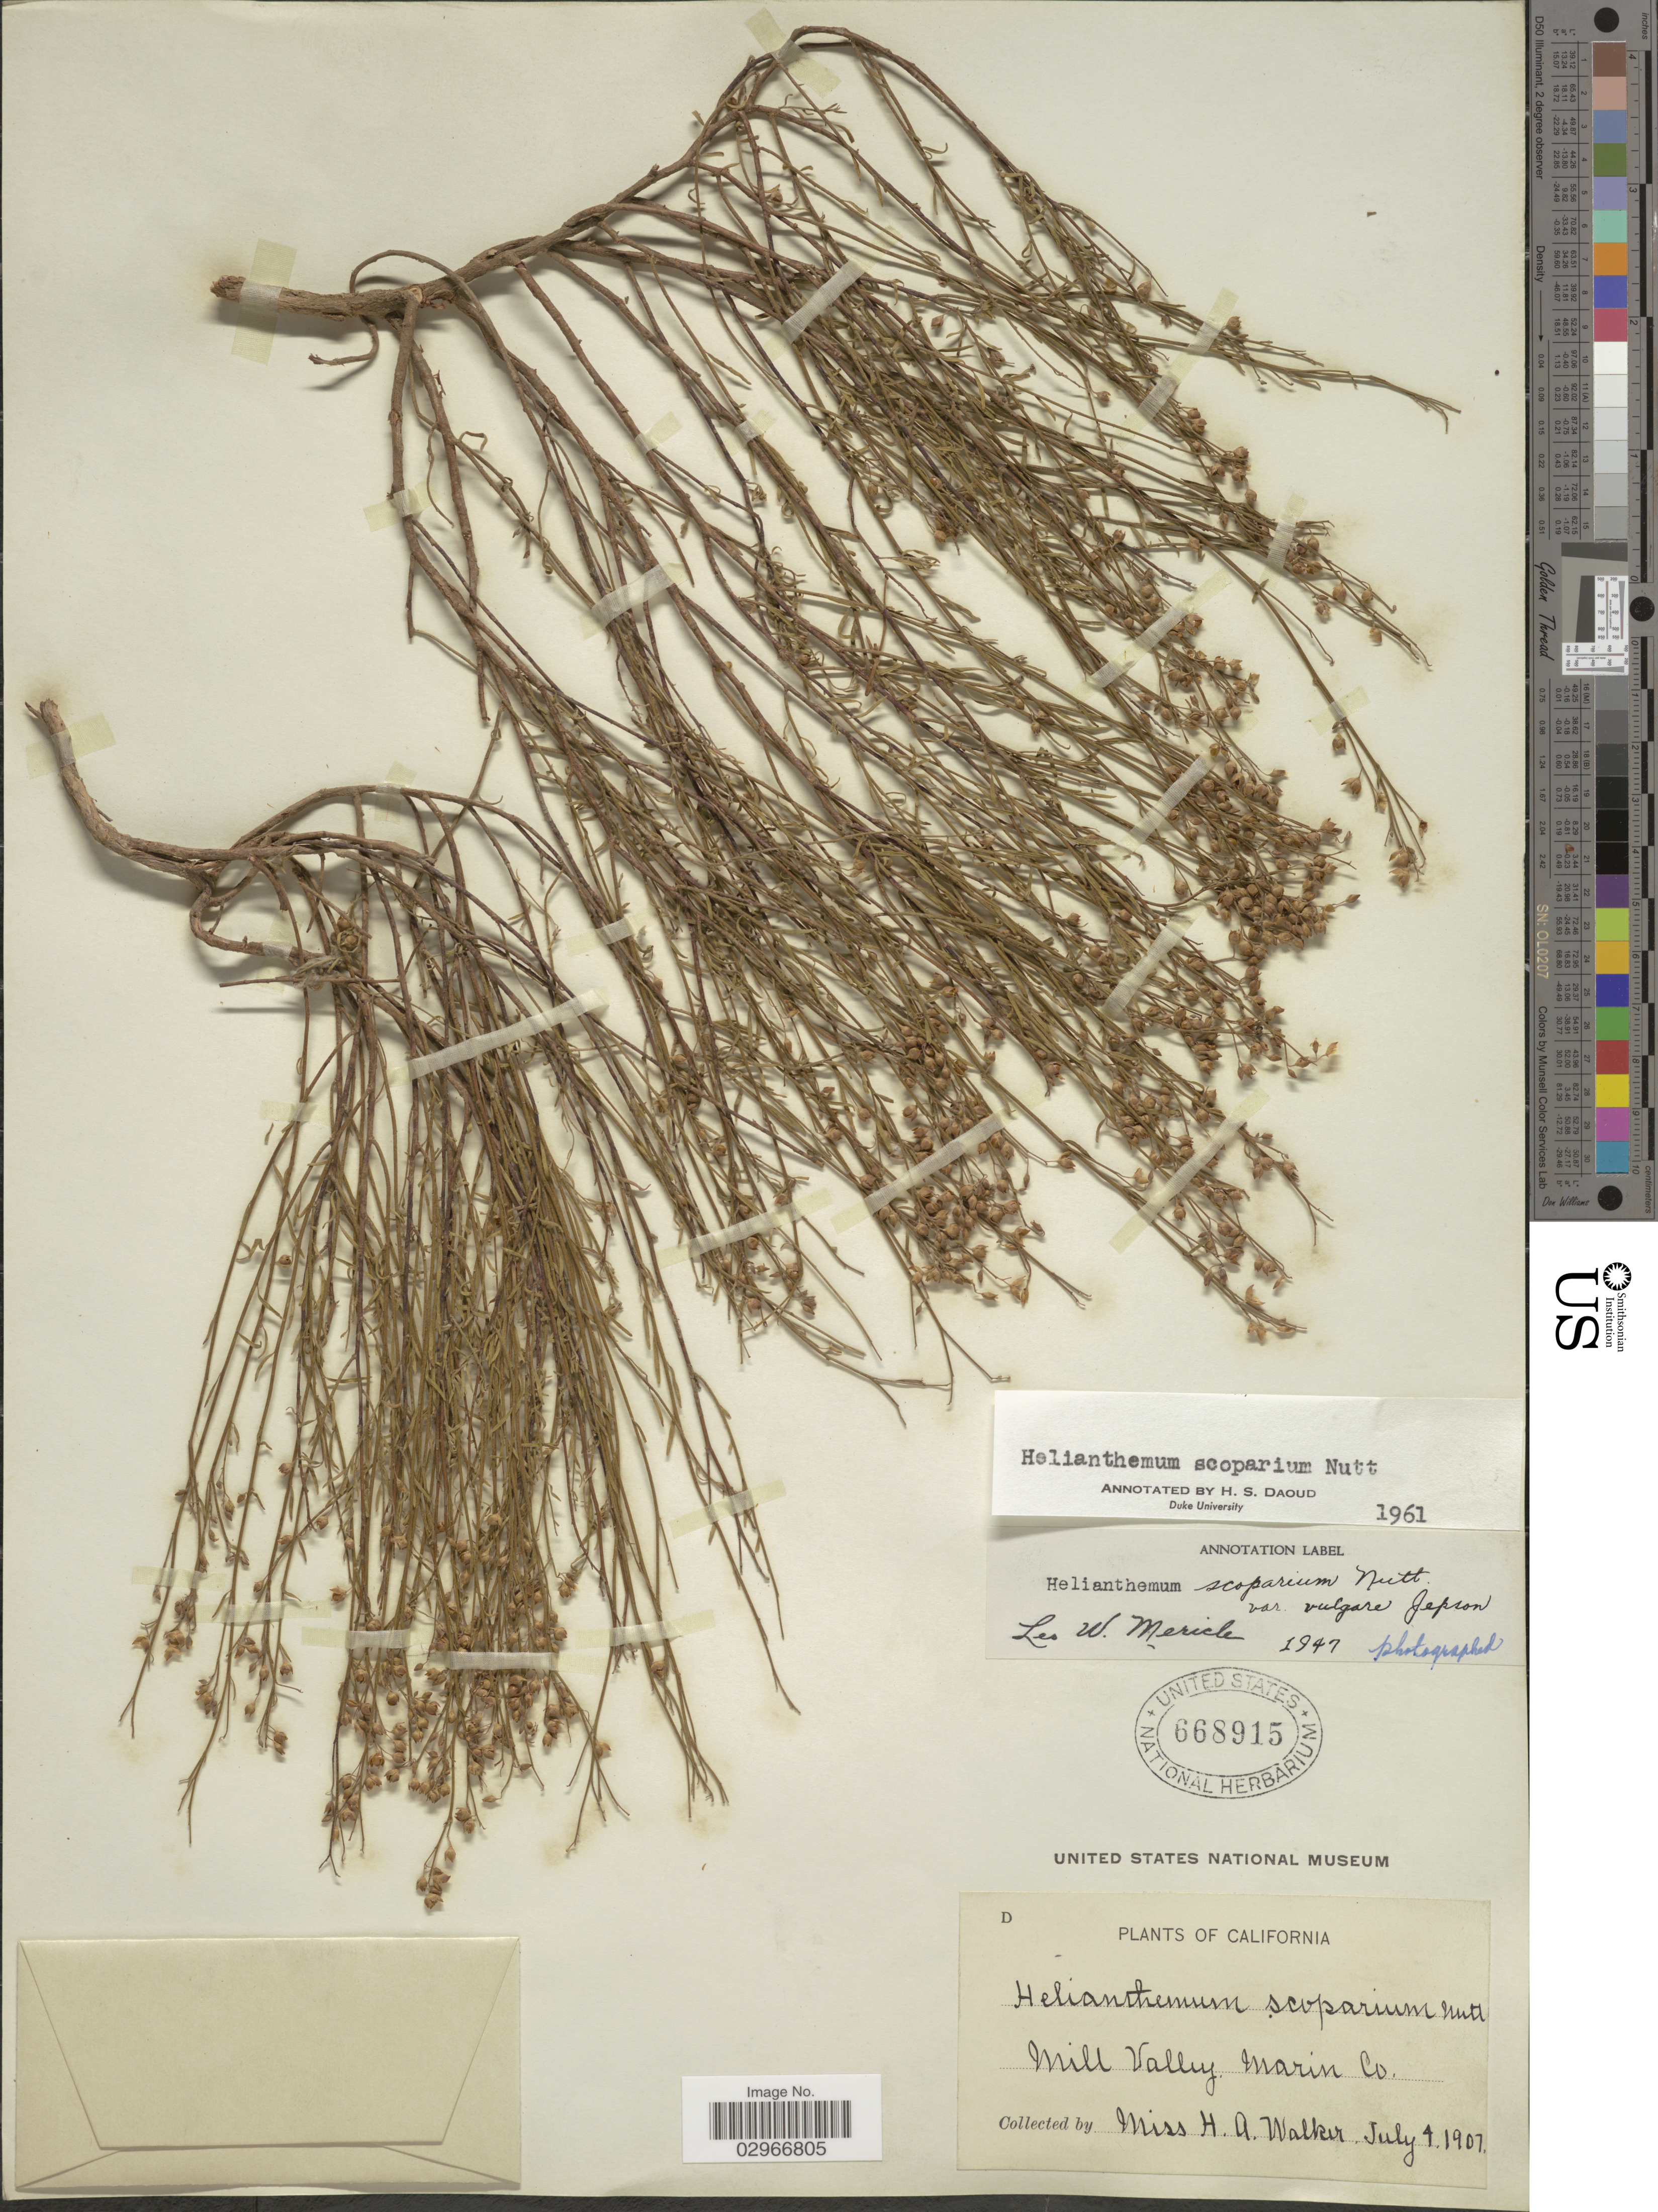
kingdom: Plantae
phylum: Tracheophyta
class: Magnoliopsida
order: Malvales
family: Cistaceae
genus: Helianthemum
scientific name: Helianthemum scoparium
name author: Nutt. ex Torr. & A. Gray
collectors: H. Walker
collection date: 1907-07-04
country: United States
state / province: California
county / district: Marin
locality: Mill Valley, Marin Co.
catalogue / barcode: US 668915